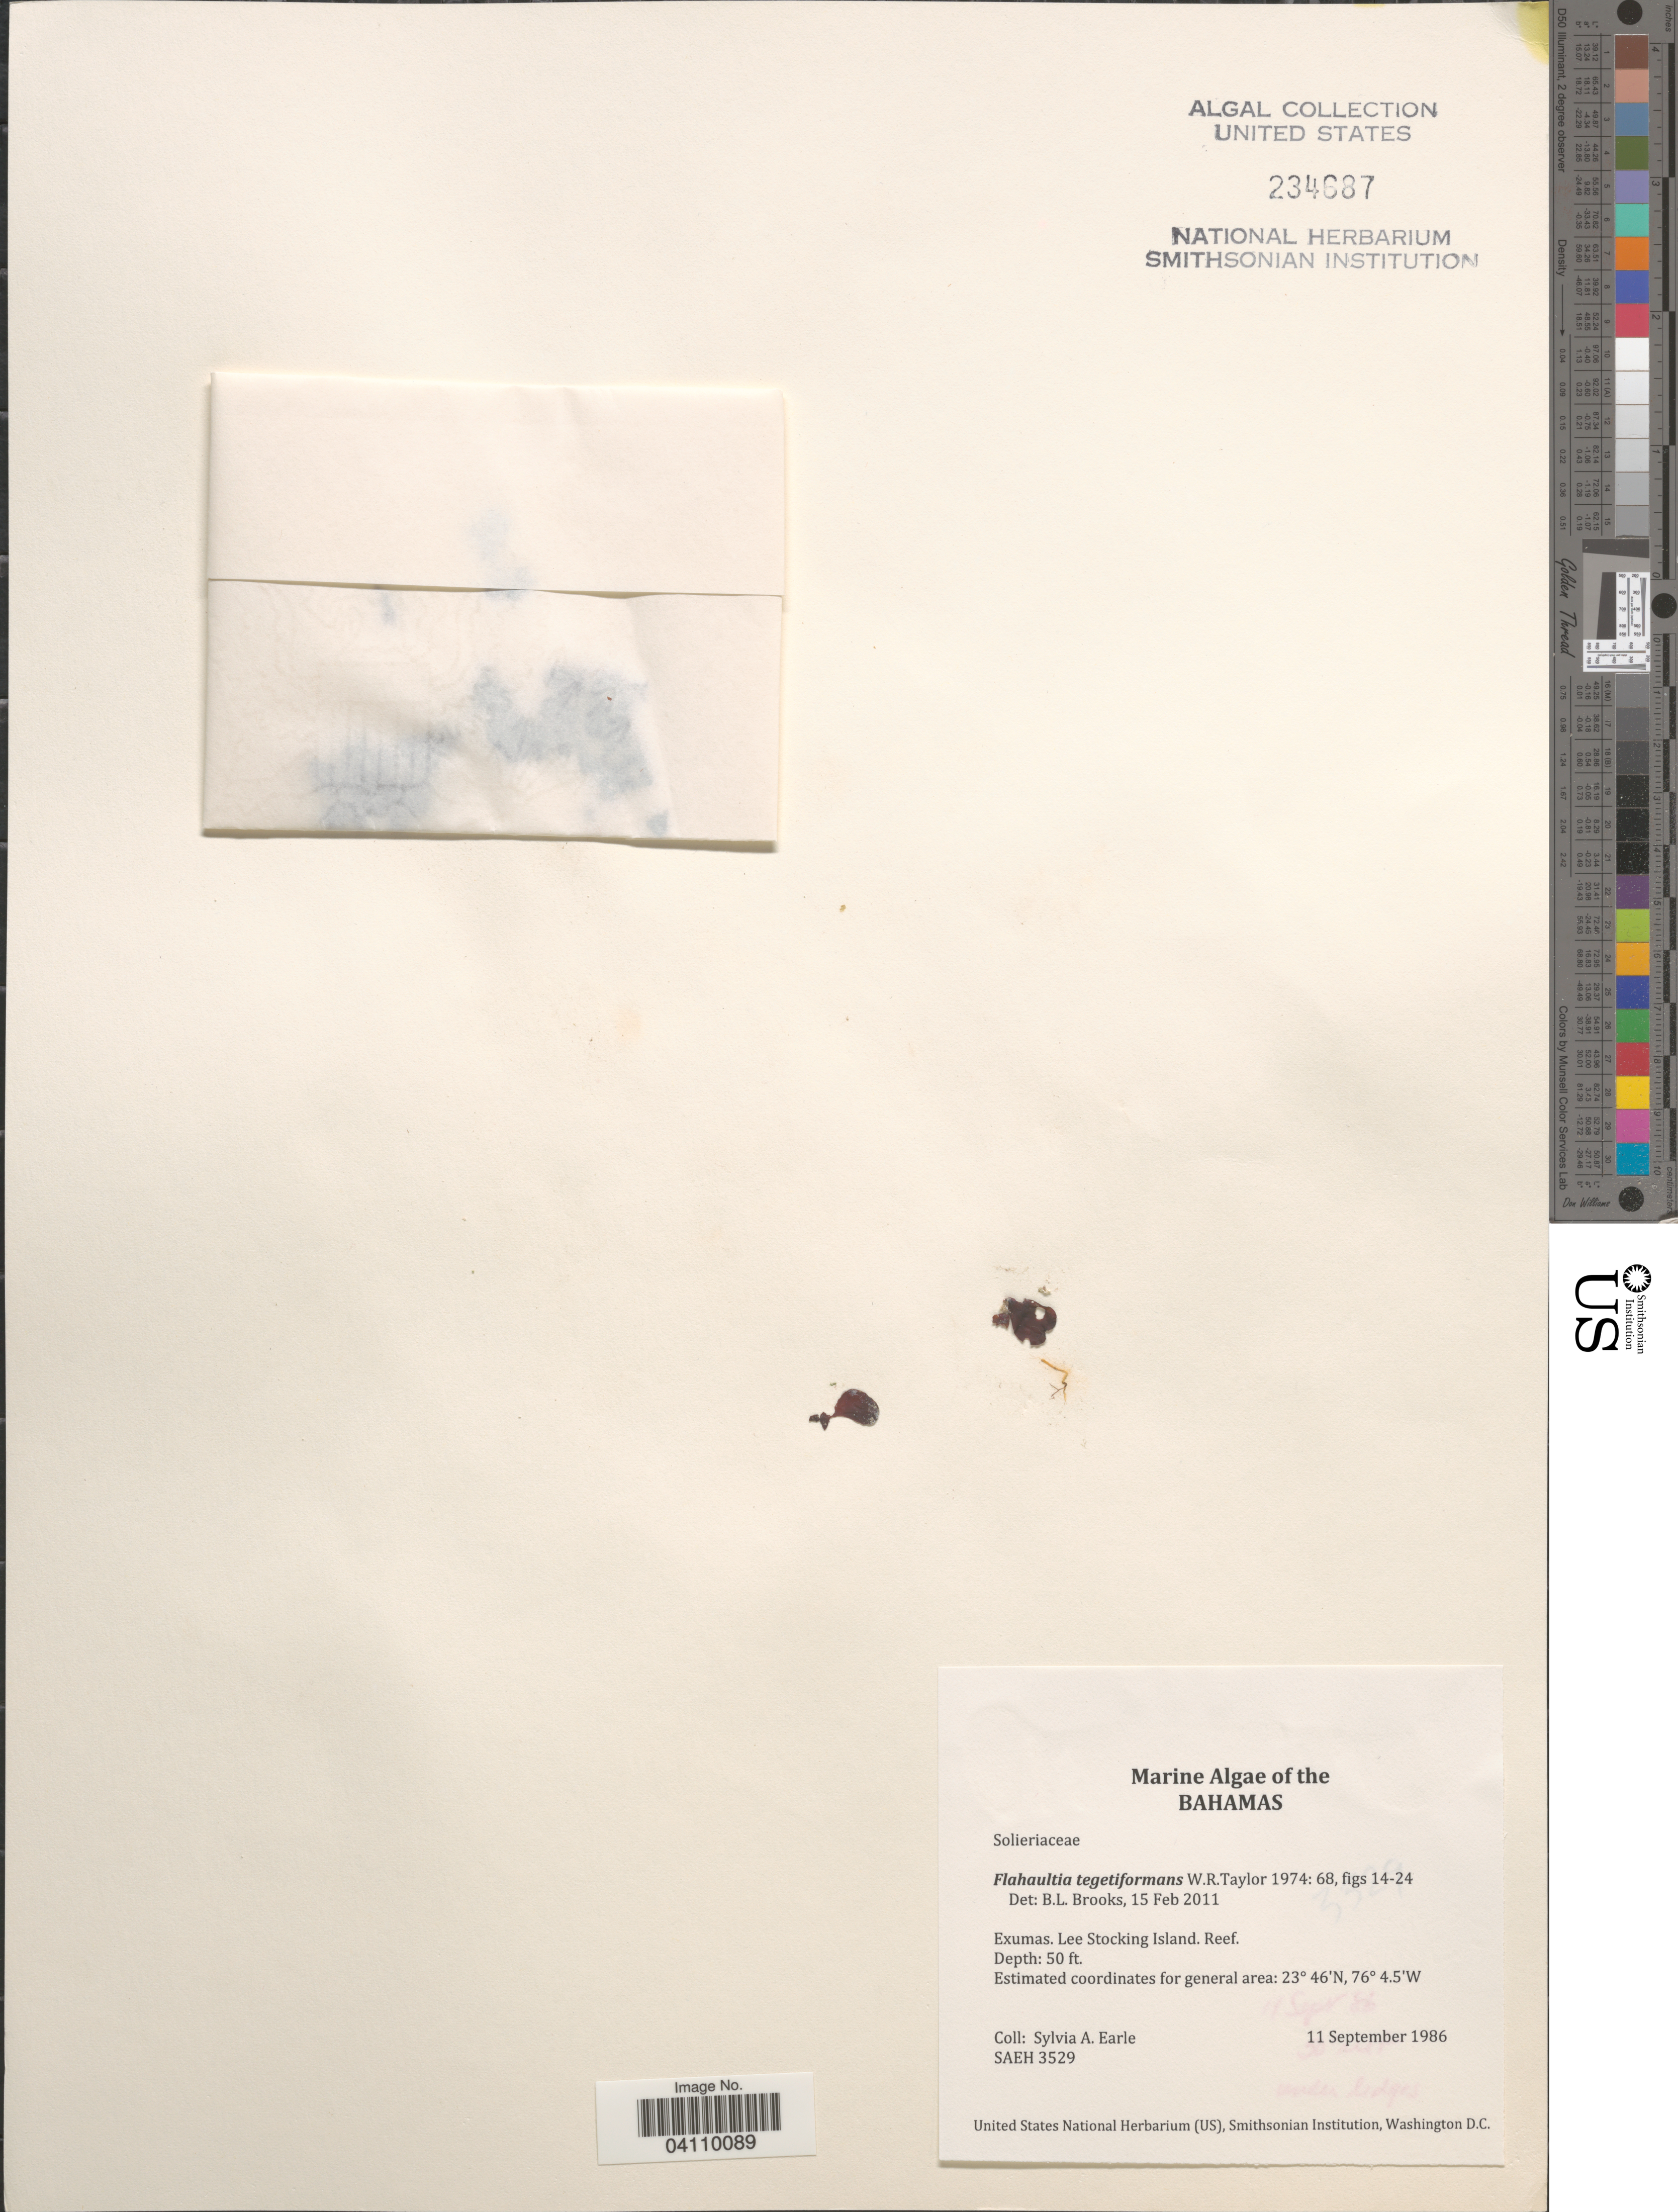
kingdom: Plantae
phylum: Rhodophyta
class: Florideophyceae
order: Gigartinales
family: Solieriaceae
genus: Flahaultia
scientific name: Flahaultia tegetiformans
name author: W.R. Taylor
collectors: S. A. Earle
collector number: SAEH 3529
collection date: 1986-09-11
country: Bahamas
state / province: Exuma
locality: Exumas. Lee Stocking Island.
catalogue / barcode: US 234687